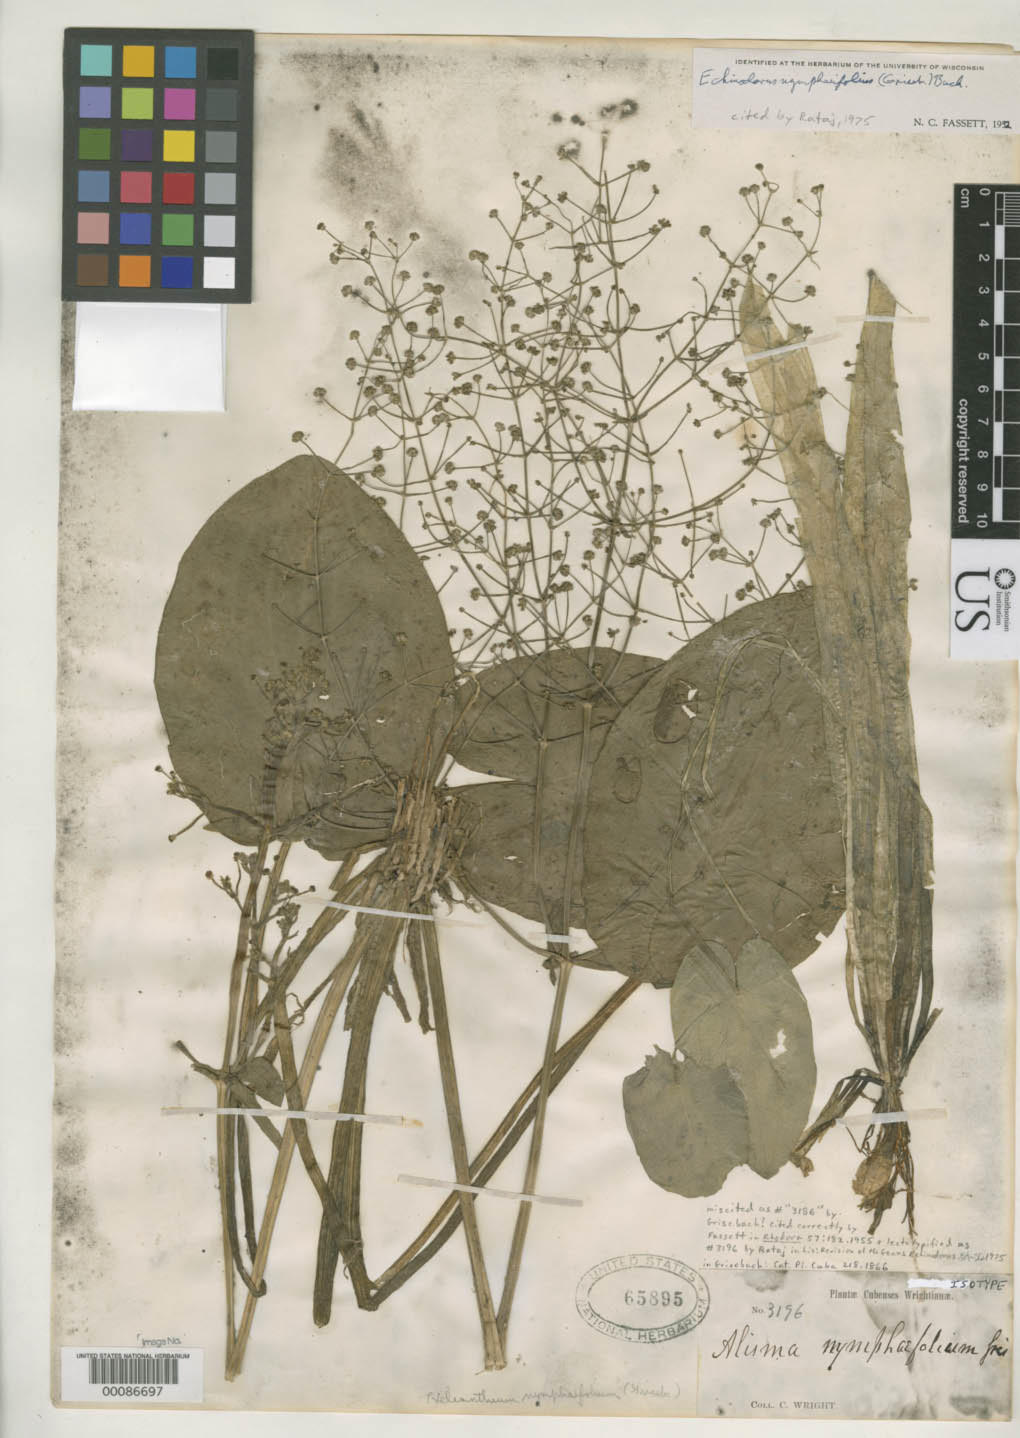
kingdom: Plantae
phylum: Tracheophyta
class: Liliopsida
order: Alismatales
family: Alismataceae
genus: Alisma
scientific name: Alisma nymphaeifolium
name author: Griseb.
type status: Isolectotype; Type Collection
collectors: C. Wright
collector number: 3196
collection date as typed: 1865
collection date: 1865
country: Cuba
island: Greater Antilles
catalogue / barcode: US 65895